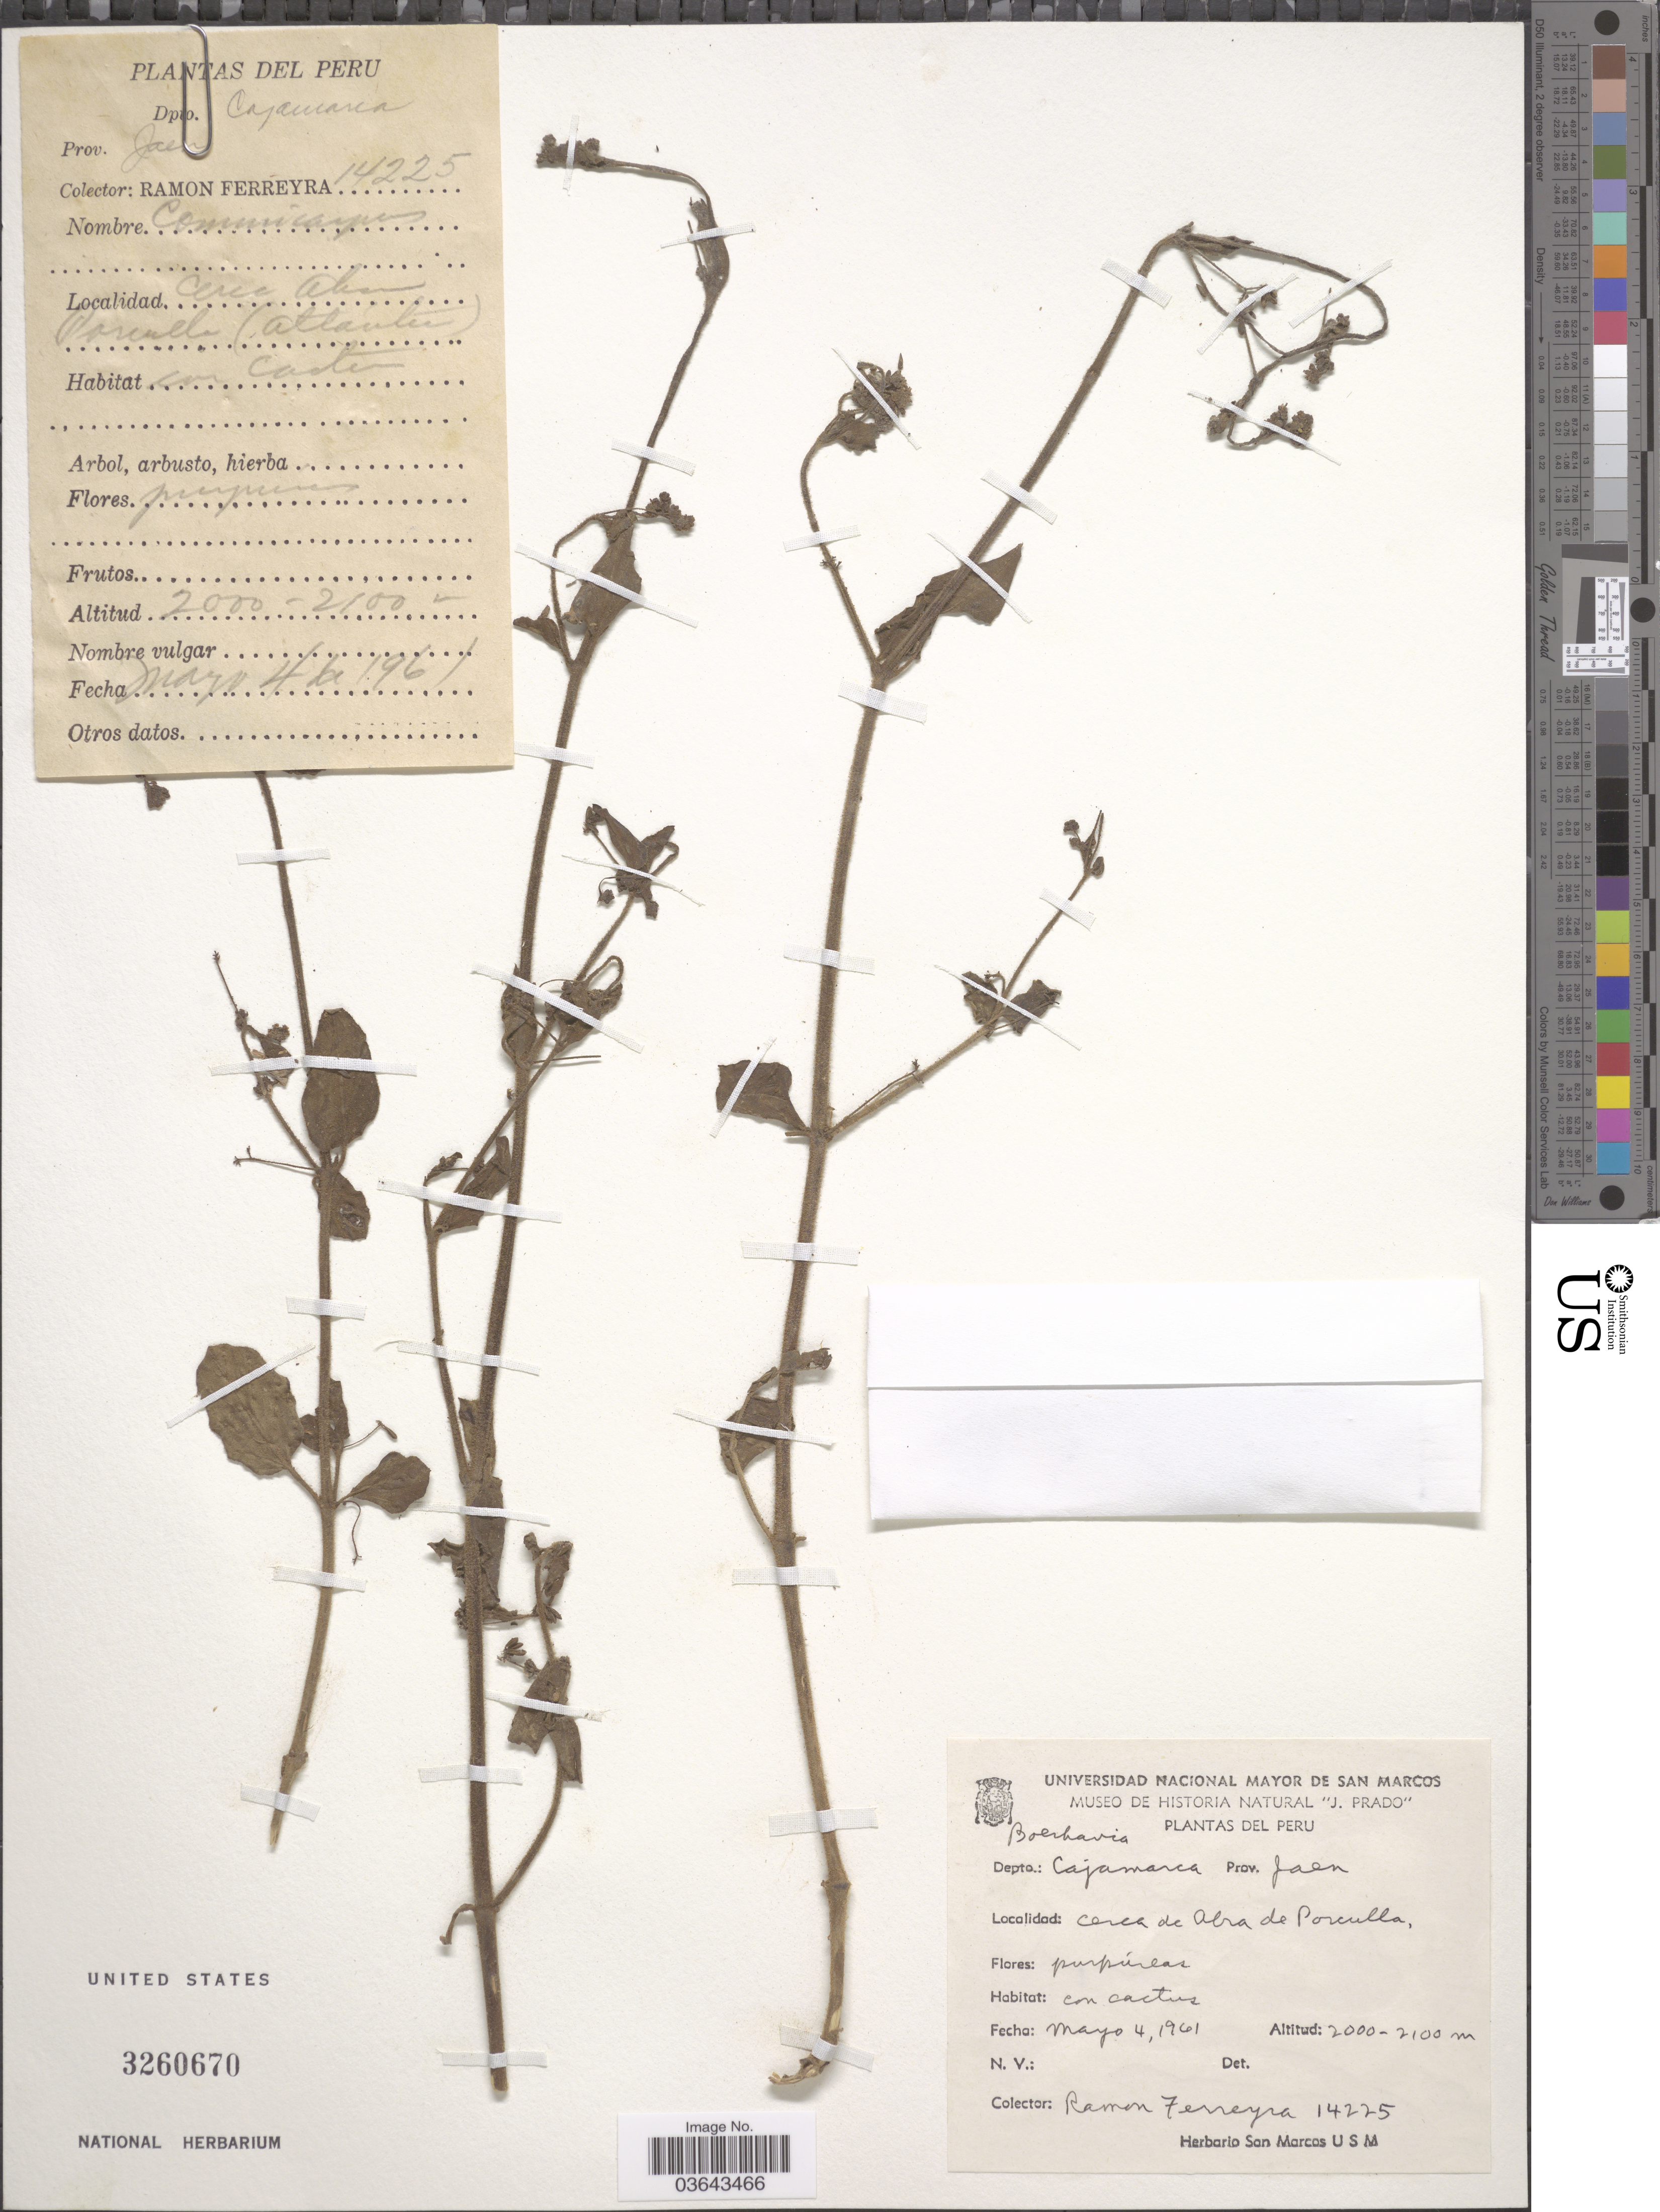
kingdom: Plantae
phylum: Tracheophyta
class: Magnoliopsida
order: Caryophyllales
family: Nyctaginaceae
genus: Boerhavia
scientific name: Boerhavia sp.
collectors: R. A. Ferreyra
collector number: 14225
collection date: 1961-05-04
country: Peru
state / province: Cajamarca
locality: Depto.: Cajamarca Prov. Jaen, cerca de Abra de Porcilla. (Atlantico).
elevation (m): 2000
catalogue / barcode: US 3260670